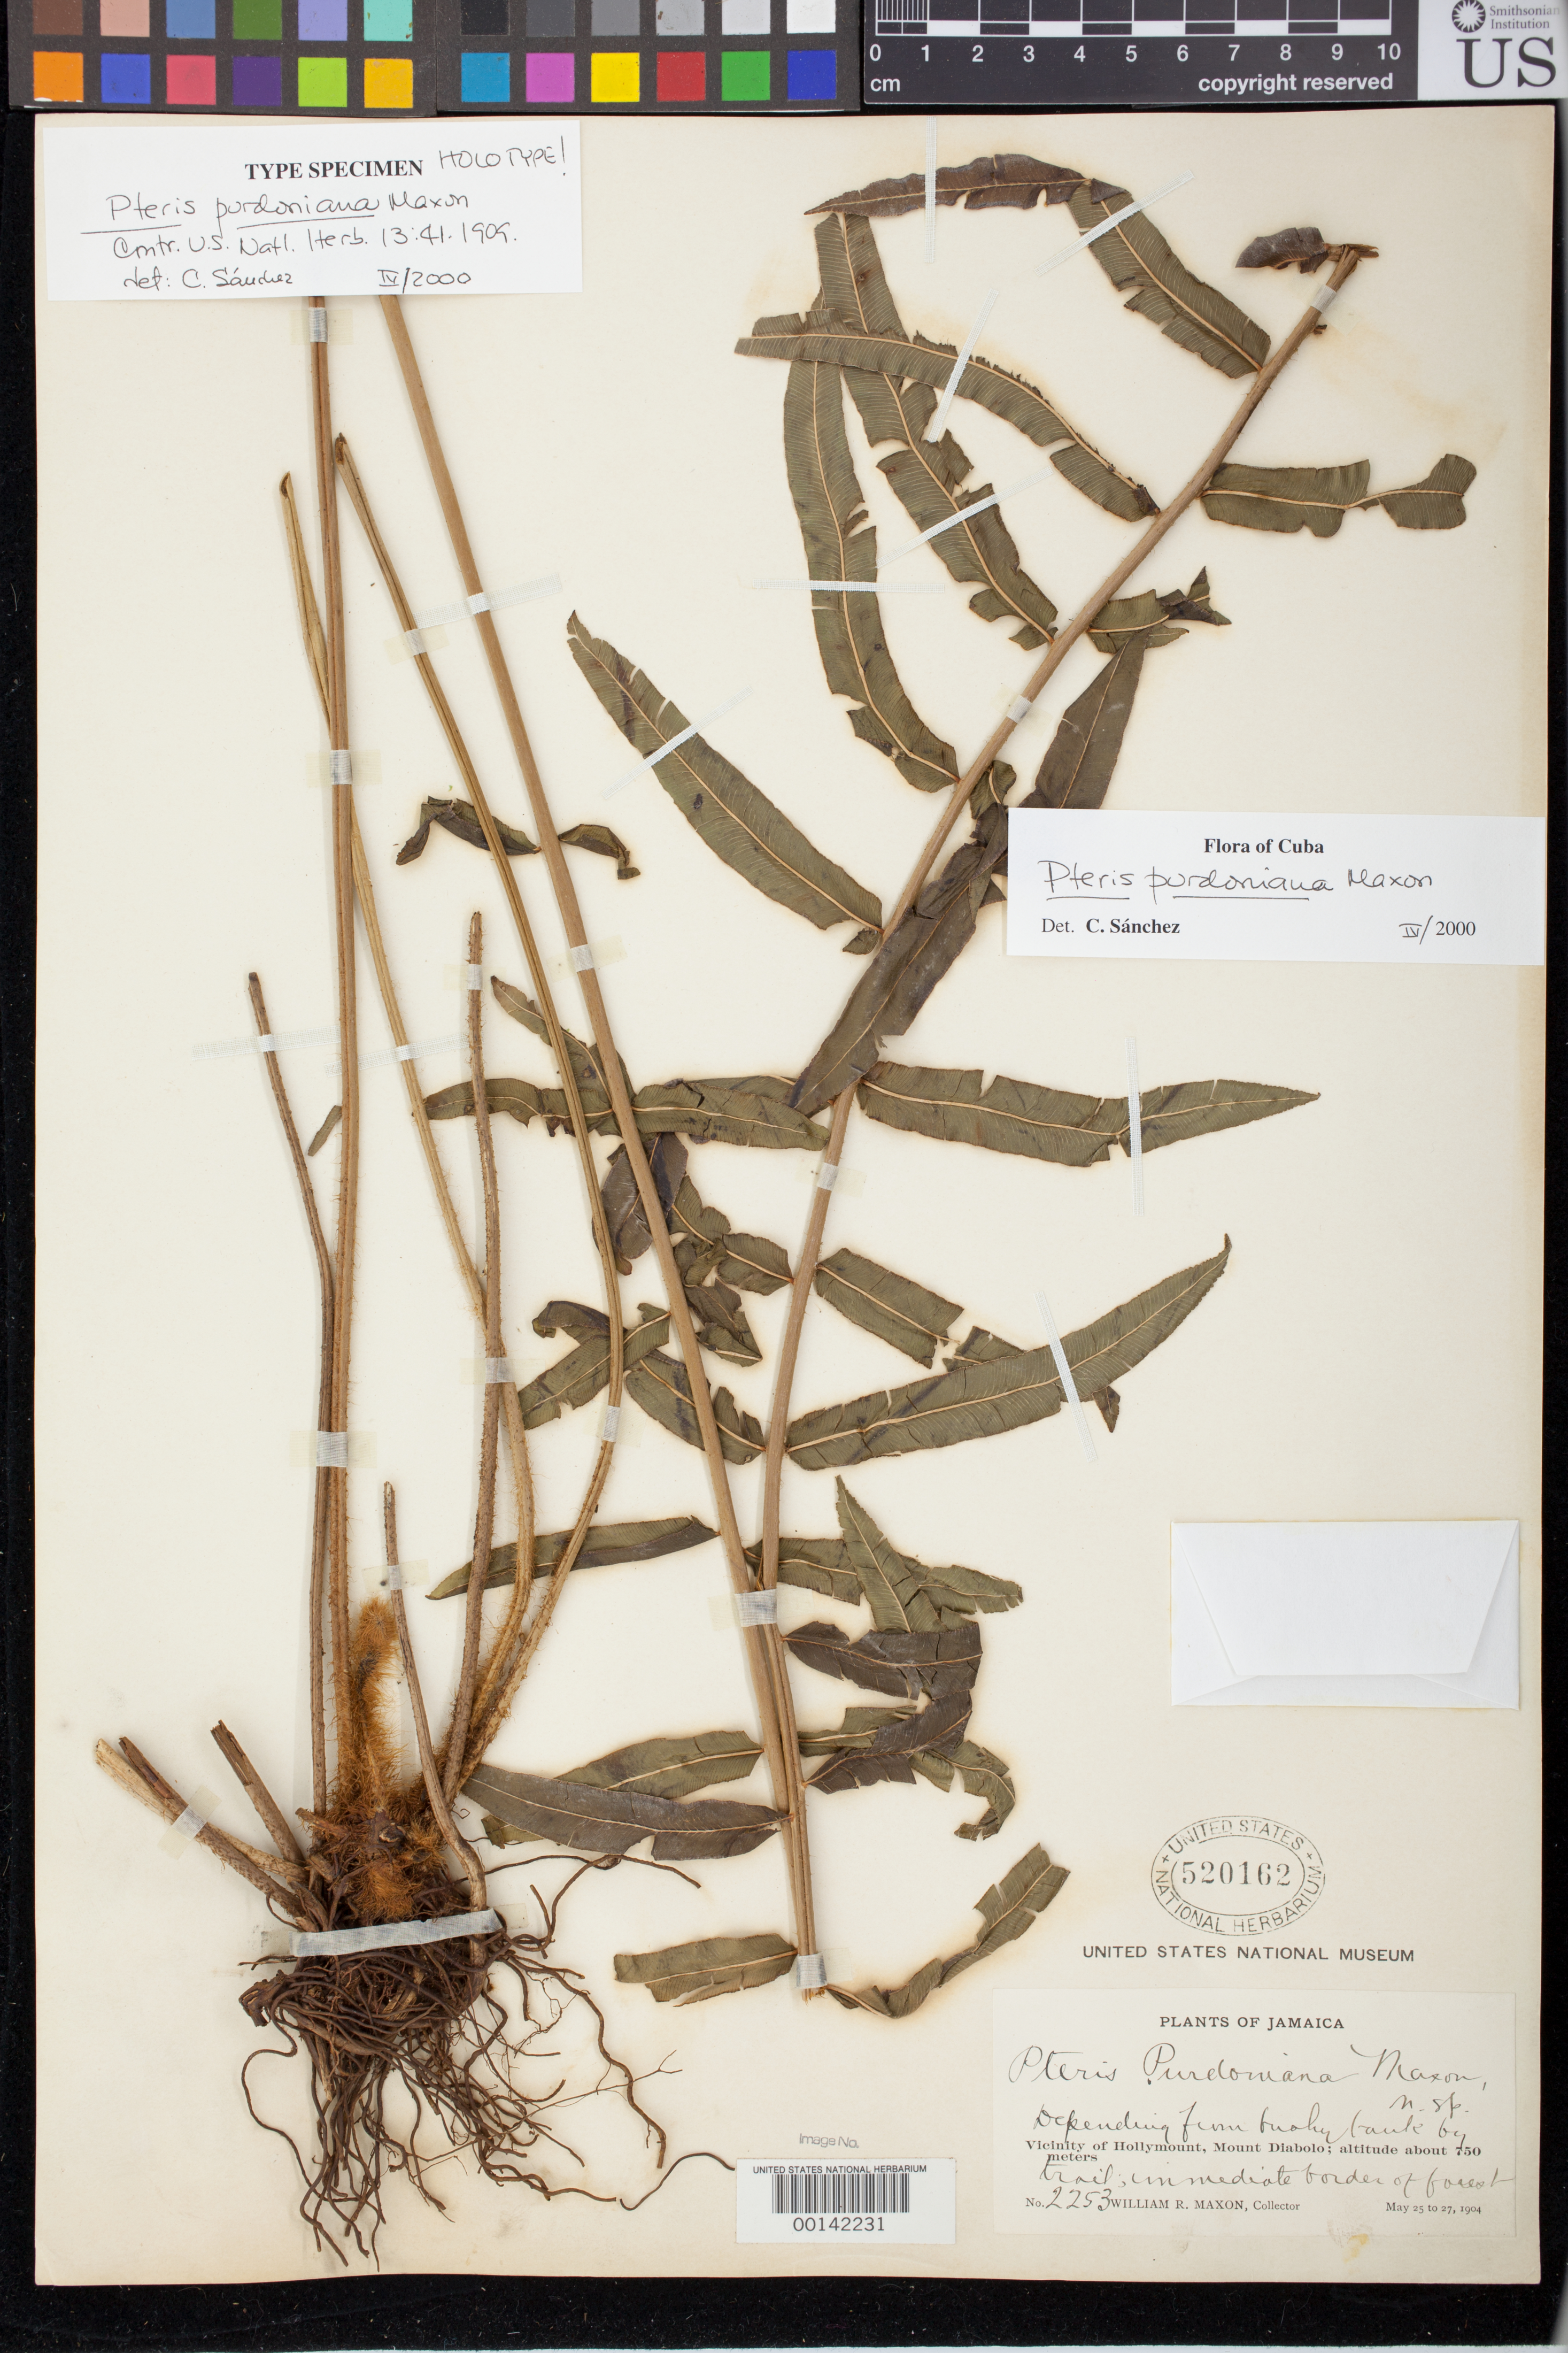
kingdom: Plantae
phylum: Tracheophyta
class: Polypodiopsida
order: Polypodiales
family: Pteridaceae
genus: Pteris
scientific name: Pteris purdoniana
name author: Maxon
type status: Holotype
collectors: W. R. Maxon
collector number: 2253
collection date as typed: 25 May 1904 to 27 May 1904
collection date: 1904-05-25/1904-05-27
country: Jamaica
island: Greater Antilles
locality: Vicinity of Hollymount, Mount Diabolo.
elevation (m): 750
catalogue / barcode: US 520162